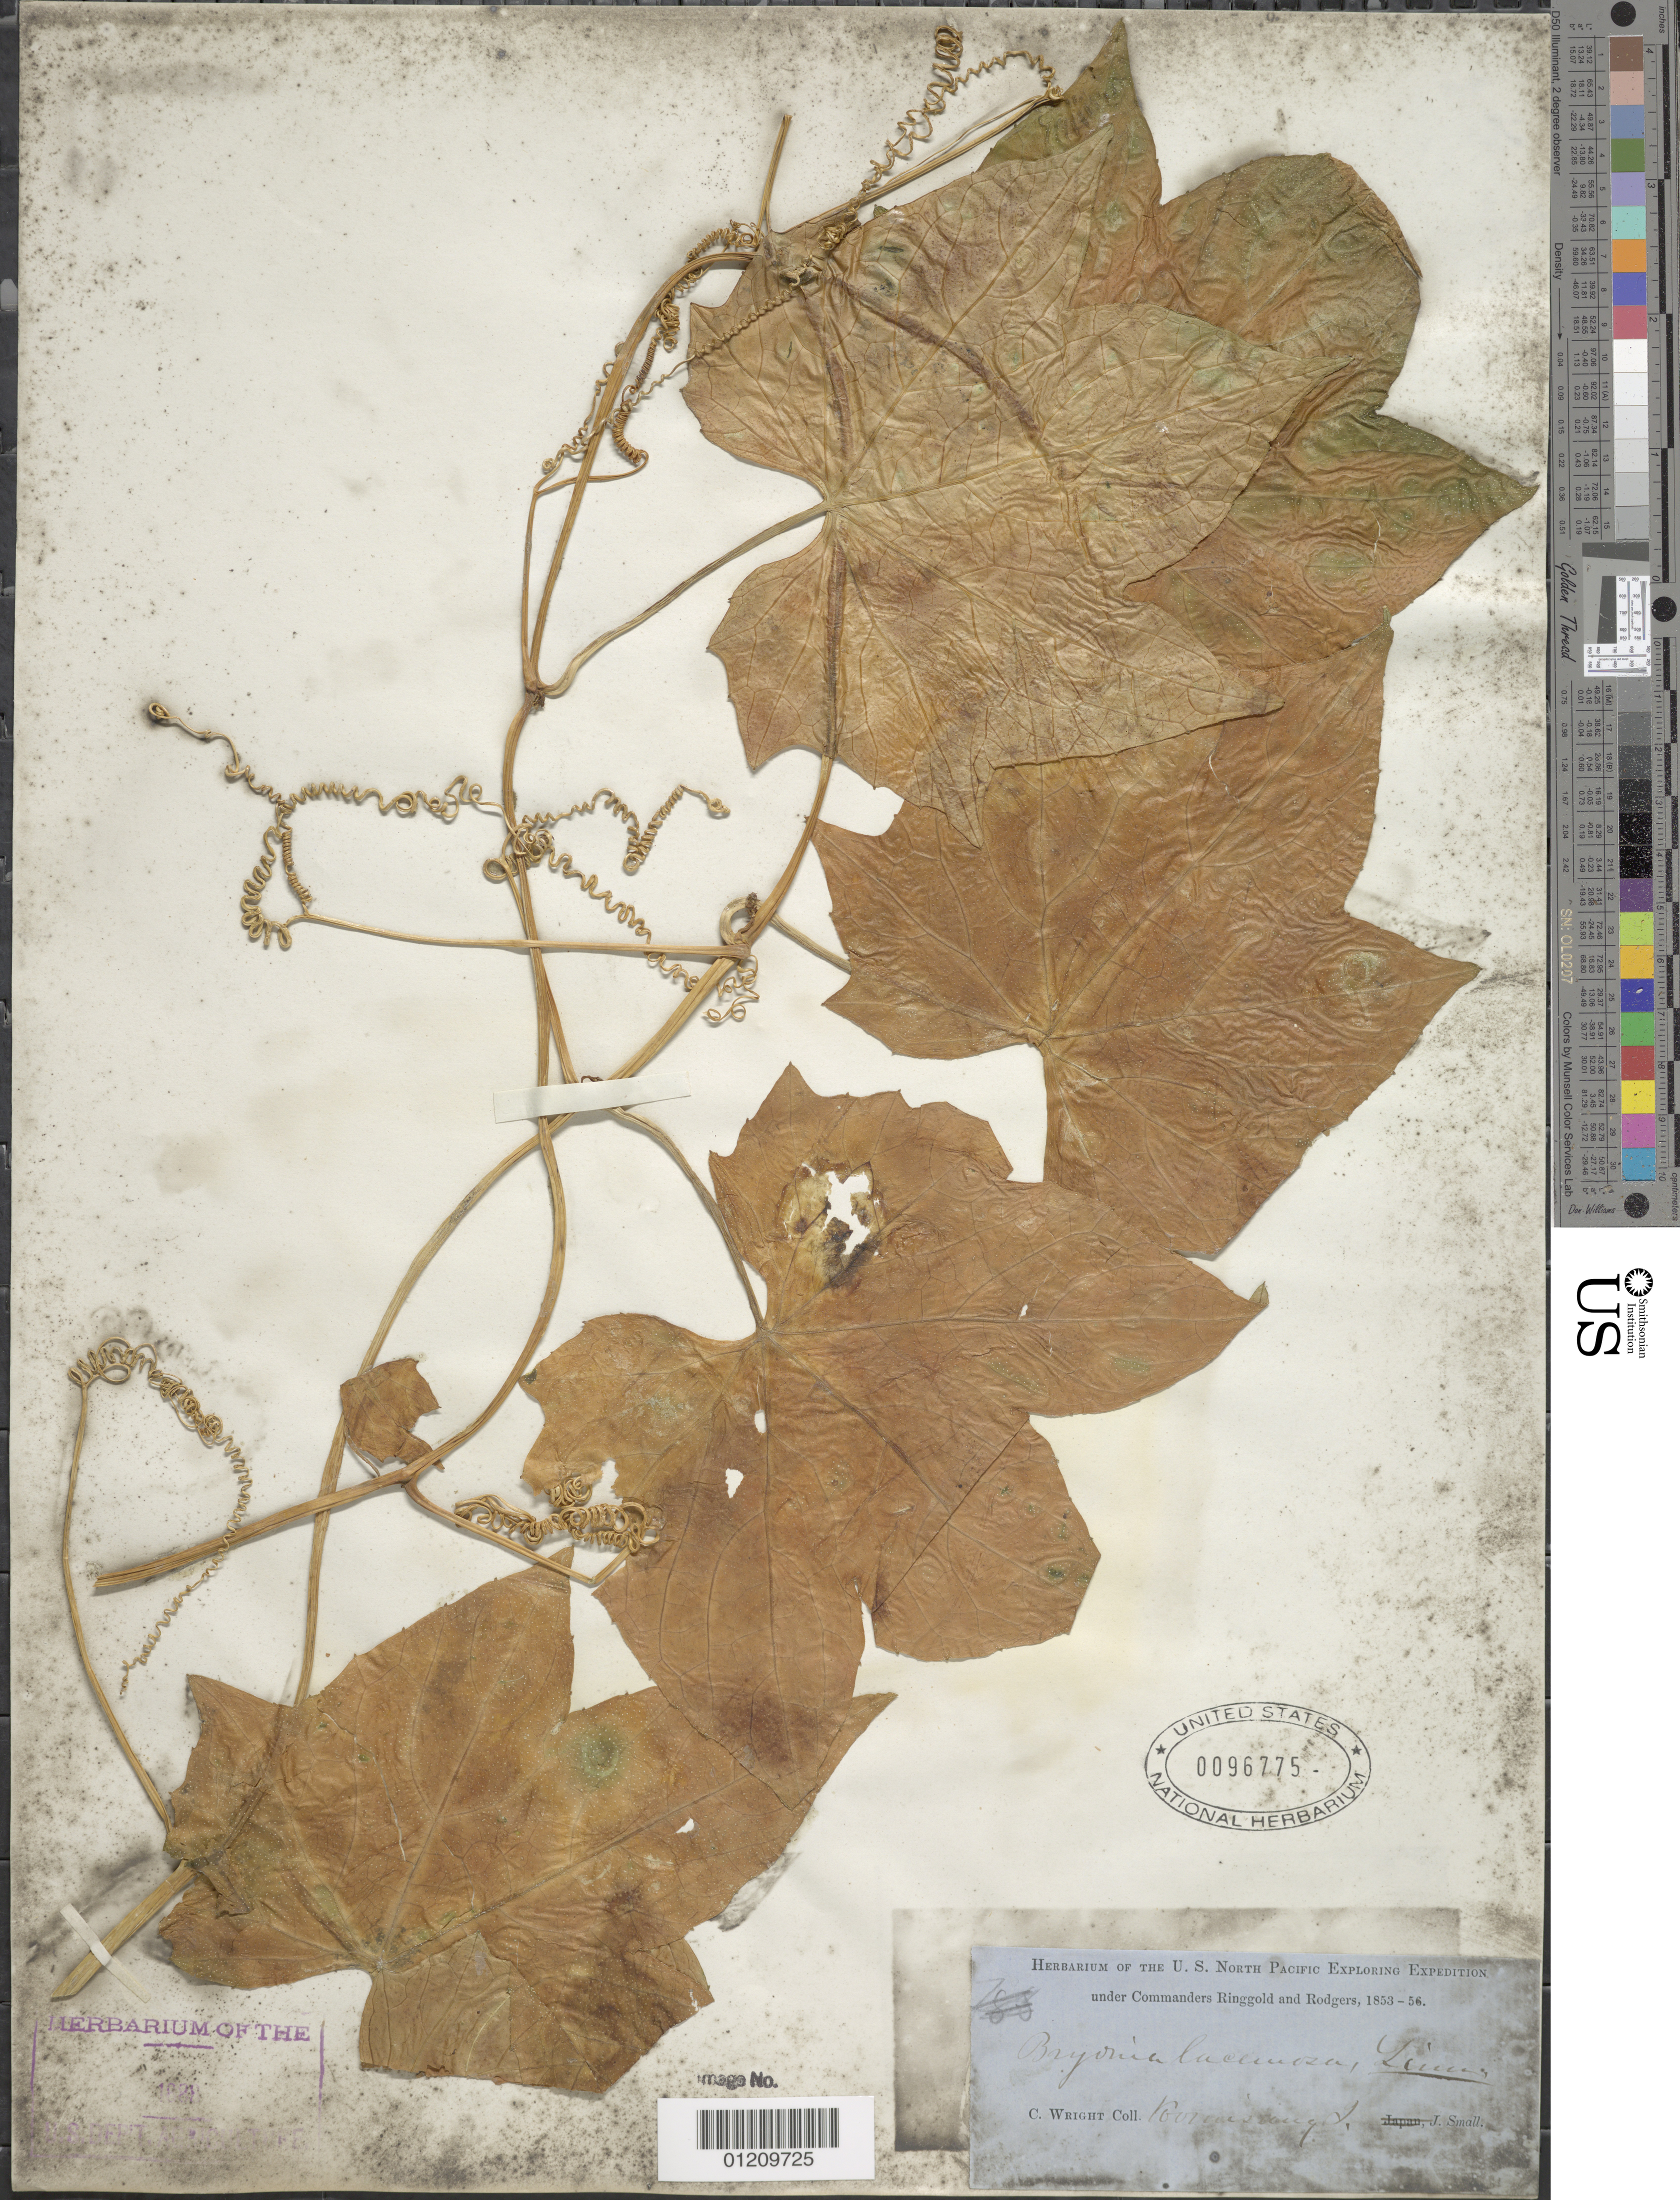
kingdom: Plantae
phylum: Tracheophyta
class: Magnoliopsida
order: Cucurbitales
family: Cucurbitaceae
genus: Bryonia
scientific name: Bryonia laciniosa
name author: L.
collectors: C. Wright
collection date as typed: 1853 to -- -- 1856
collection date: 1853/1856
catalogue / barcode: US 96775